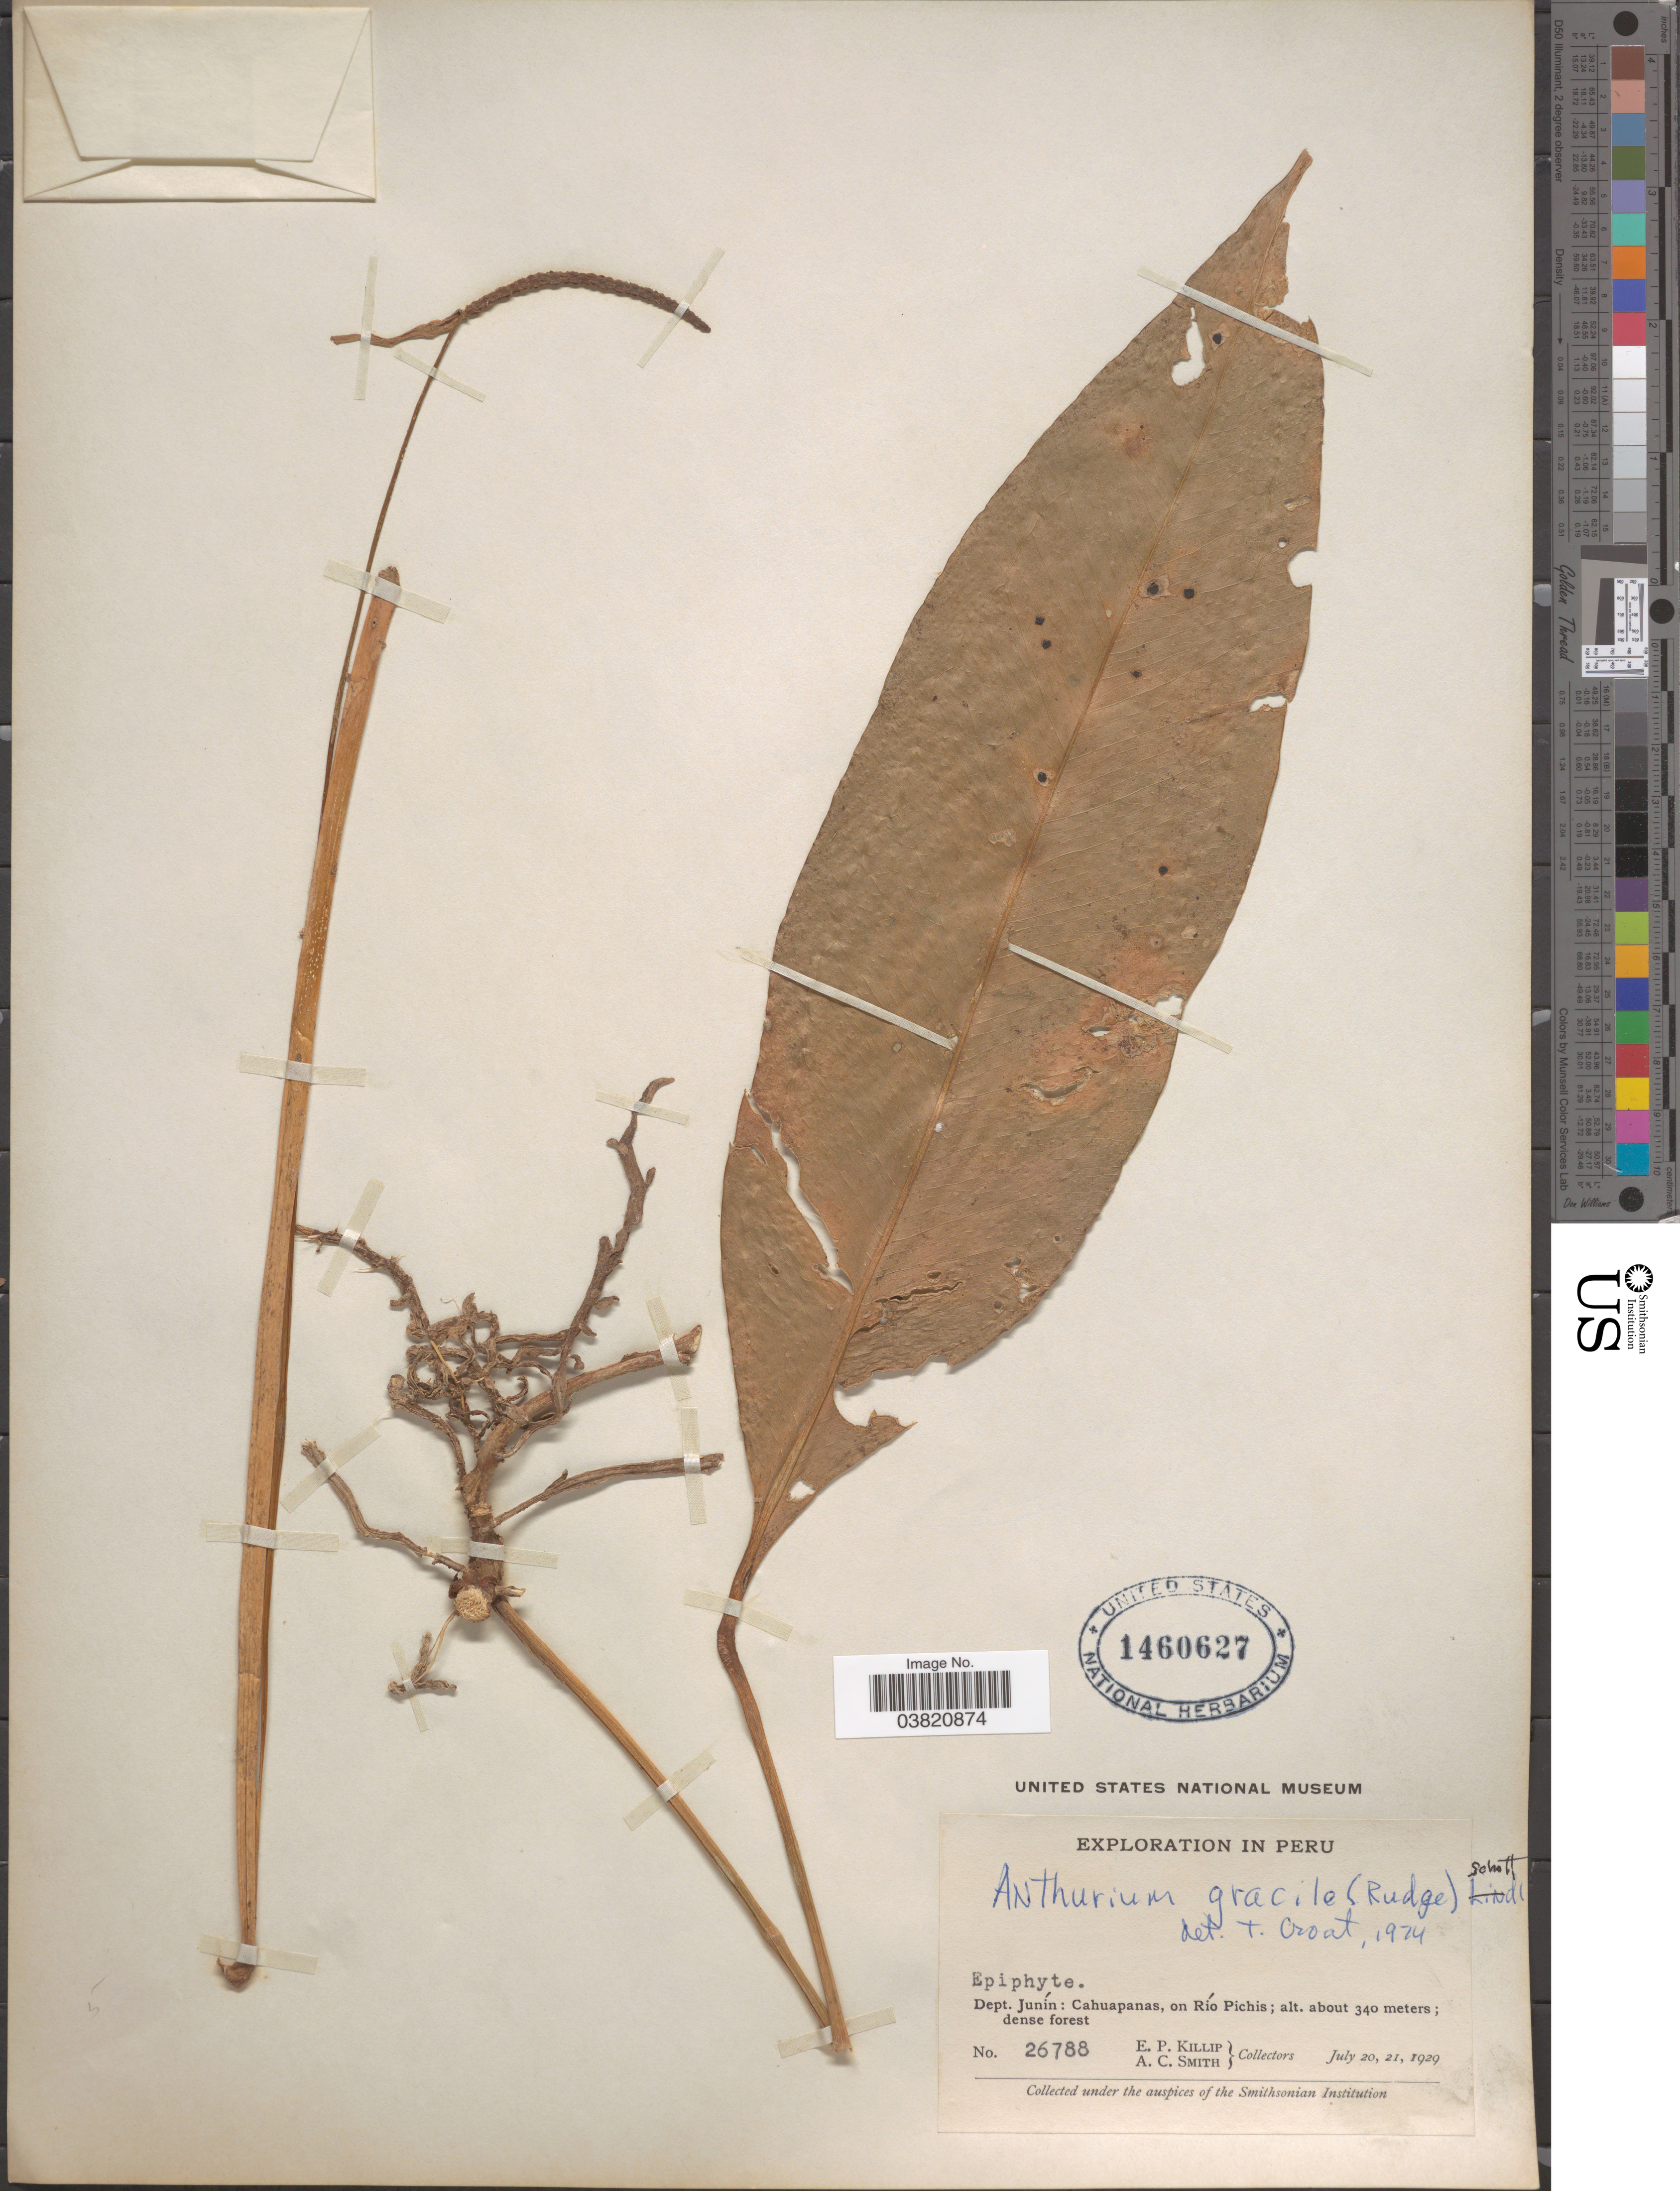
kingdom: Plantae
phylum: Tracheophyta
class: Liliopsida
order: Alismatales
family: Araceae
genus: Anthurium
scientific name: Anthurium gracile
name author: (Rudge) Schott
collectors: E. P. Killip & A. C. Smith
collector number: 26788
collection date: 1929-07-20/1929-07-21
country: Peru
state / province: Junín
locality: Dept. Junín: Cahuapanas, on Río Pichis.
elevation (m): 340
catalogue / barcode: US 1460627